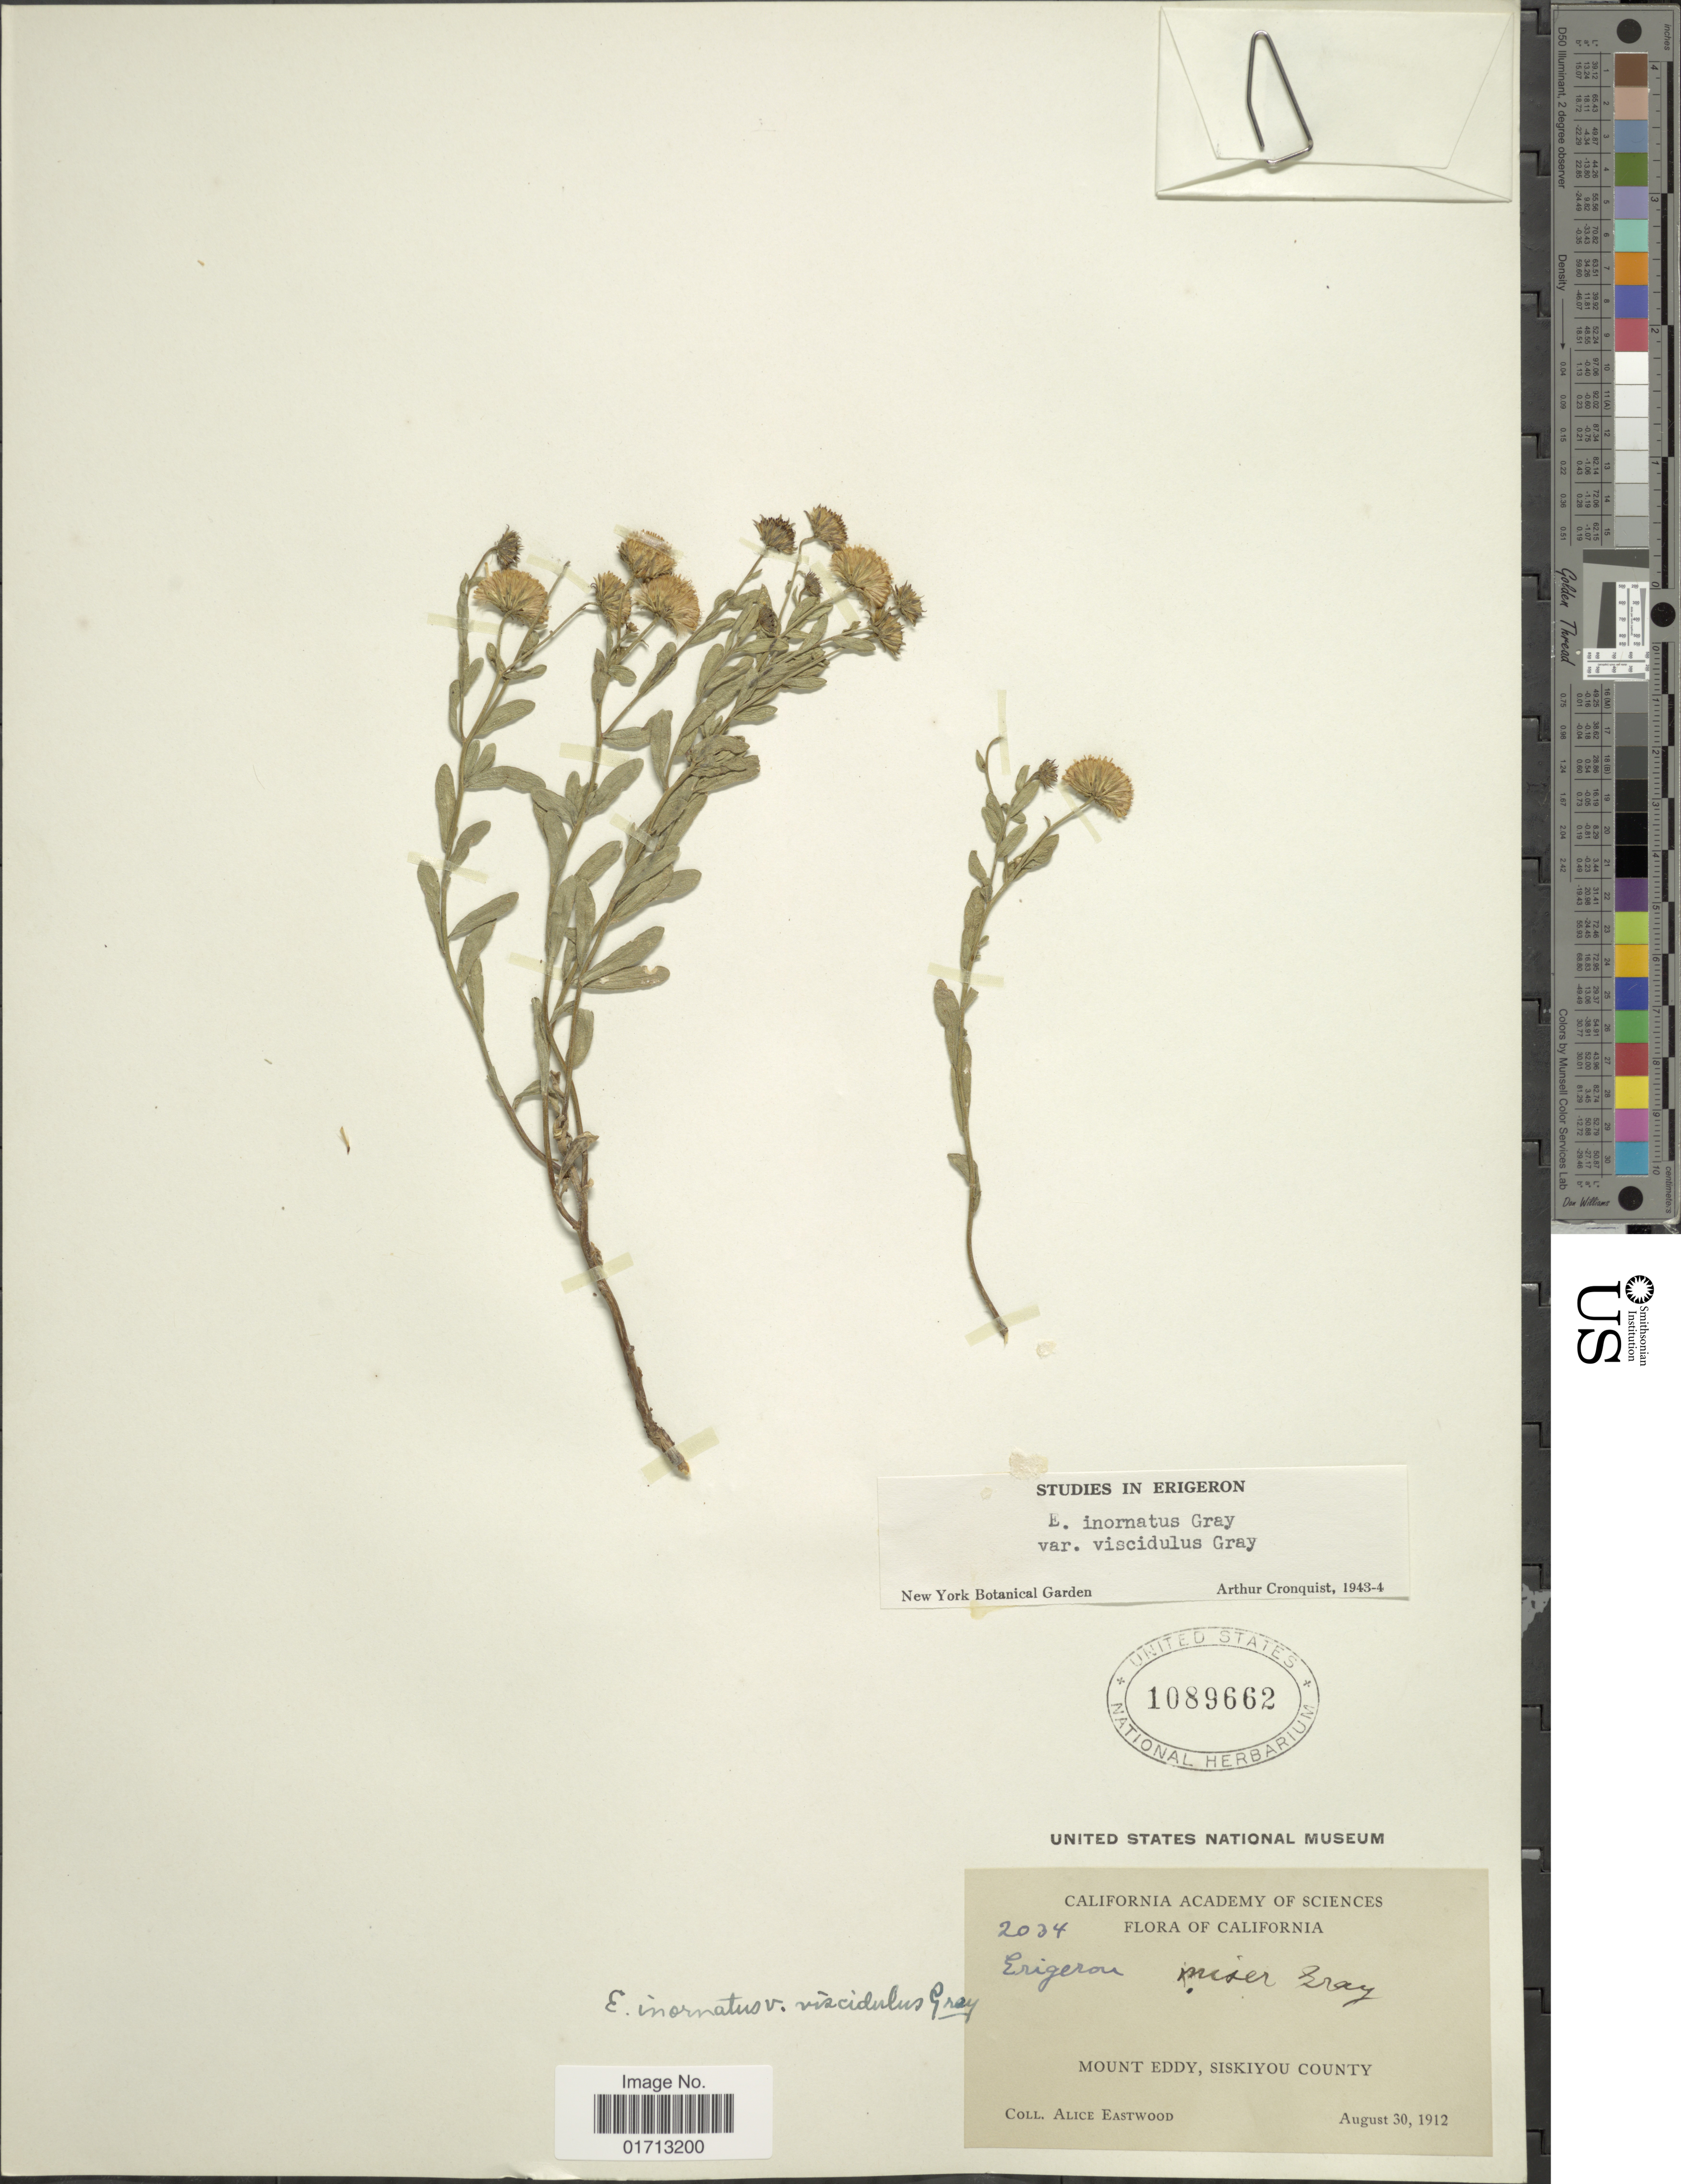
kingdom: Plantae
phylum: Tracheophyta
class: Magnoliopsida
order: Asterales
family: Asteraceae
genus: Erigeron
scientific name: Erigeron inornatus var. viscidulus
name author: A. Gray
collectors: A. Eastwood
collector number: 2034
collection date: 1912-08-30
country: United States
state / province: California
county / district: Siskiyou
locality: Mount Eddy, Siskiyou County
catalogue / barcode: US 1089662